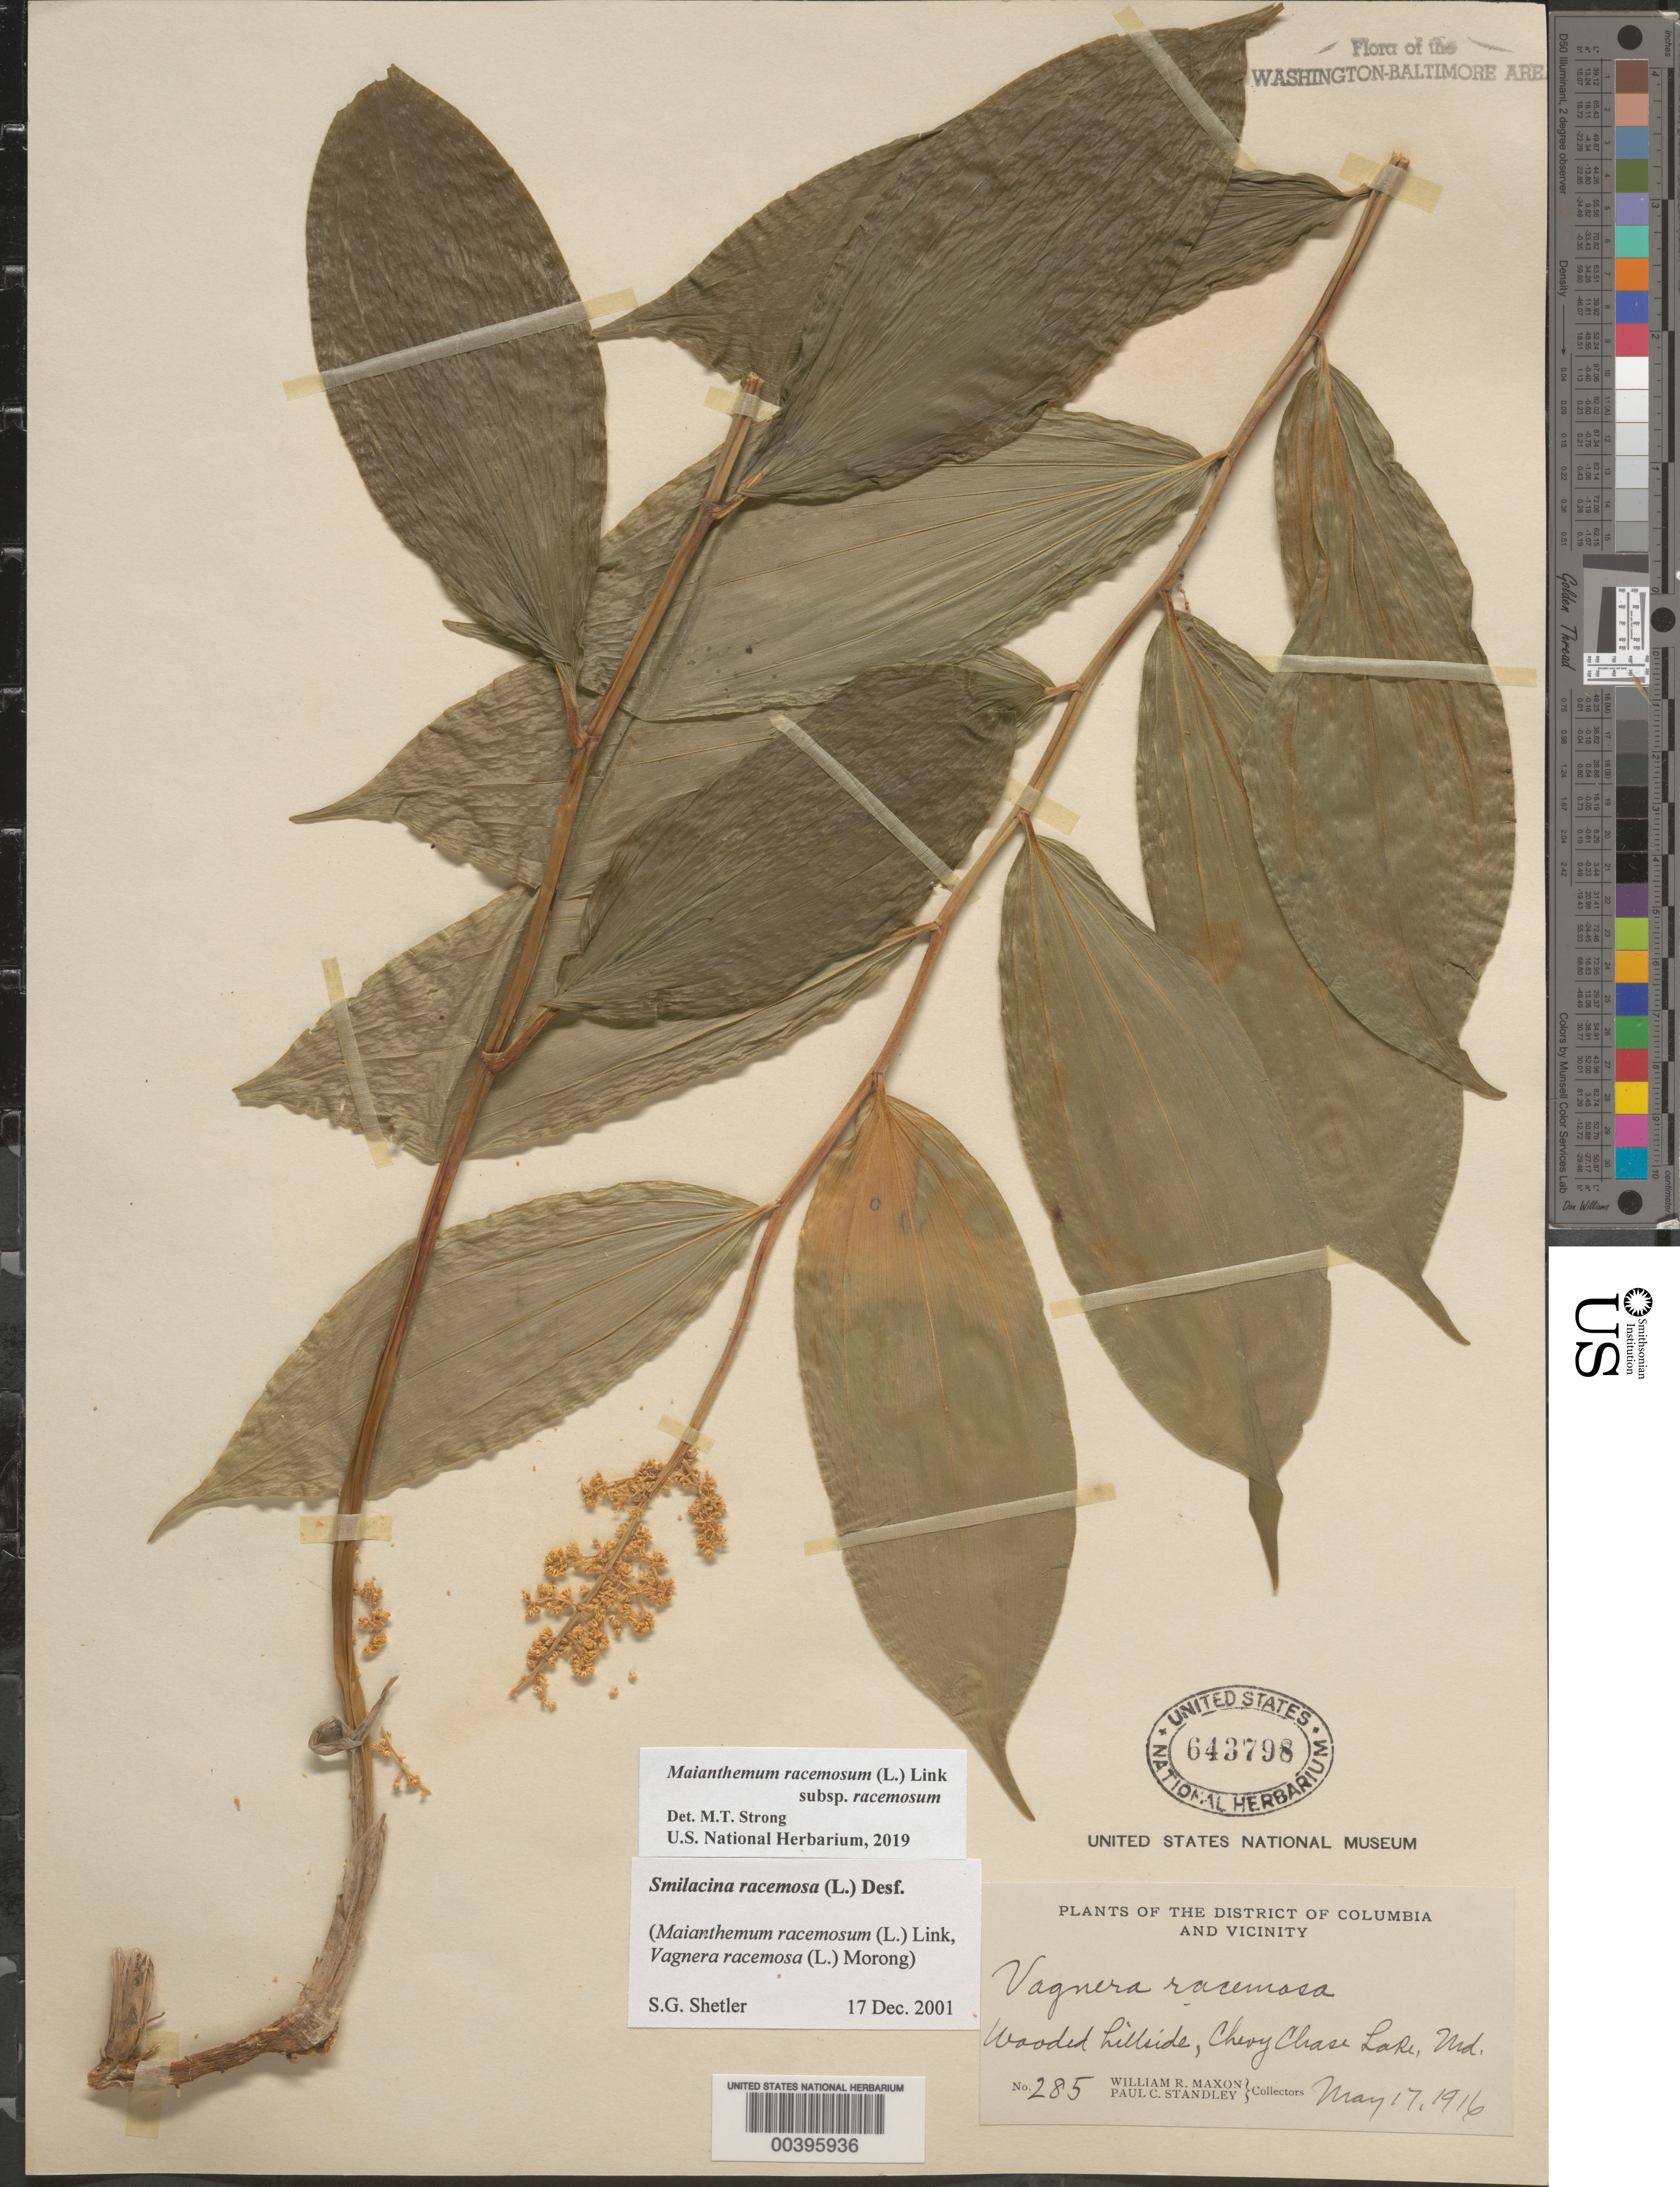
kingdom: Plantae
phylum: Tracheophyta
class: Liliopsida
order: Asparagales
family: Asparagaceae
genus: Maianthemum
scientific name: Maianthemum racemosum subsp. racemosum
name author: (L.) Link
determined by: Strong, Mark T., (BOT), Smithsonian Institution - National Museum of Natural History (UNITED STATES)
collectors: W. R. Maxon & P. C. Standley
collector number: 285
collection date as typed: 17 May 1916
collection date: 1916-05-17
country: United States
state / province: Maryland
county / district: Montgomery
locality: Chevy Chase Lake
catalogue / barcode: US 643798